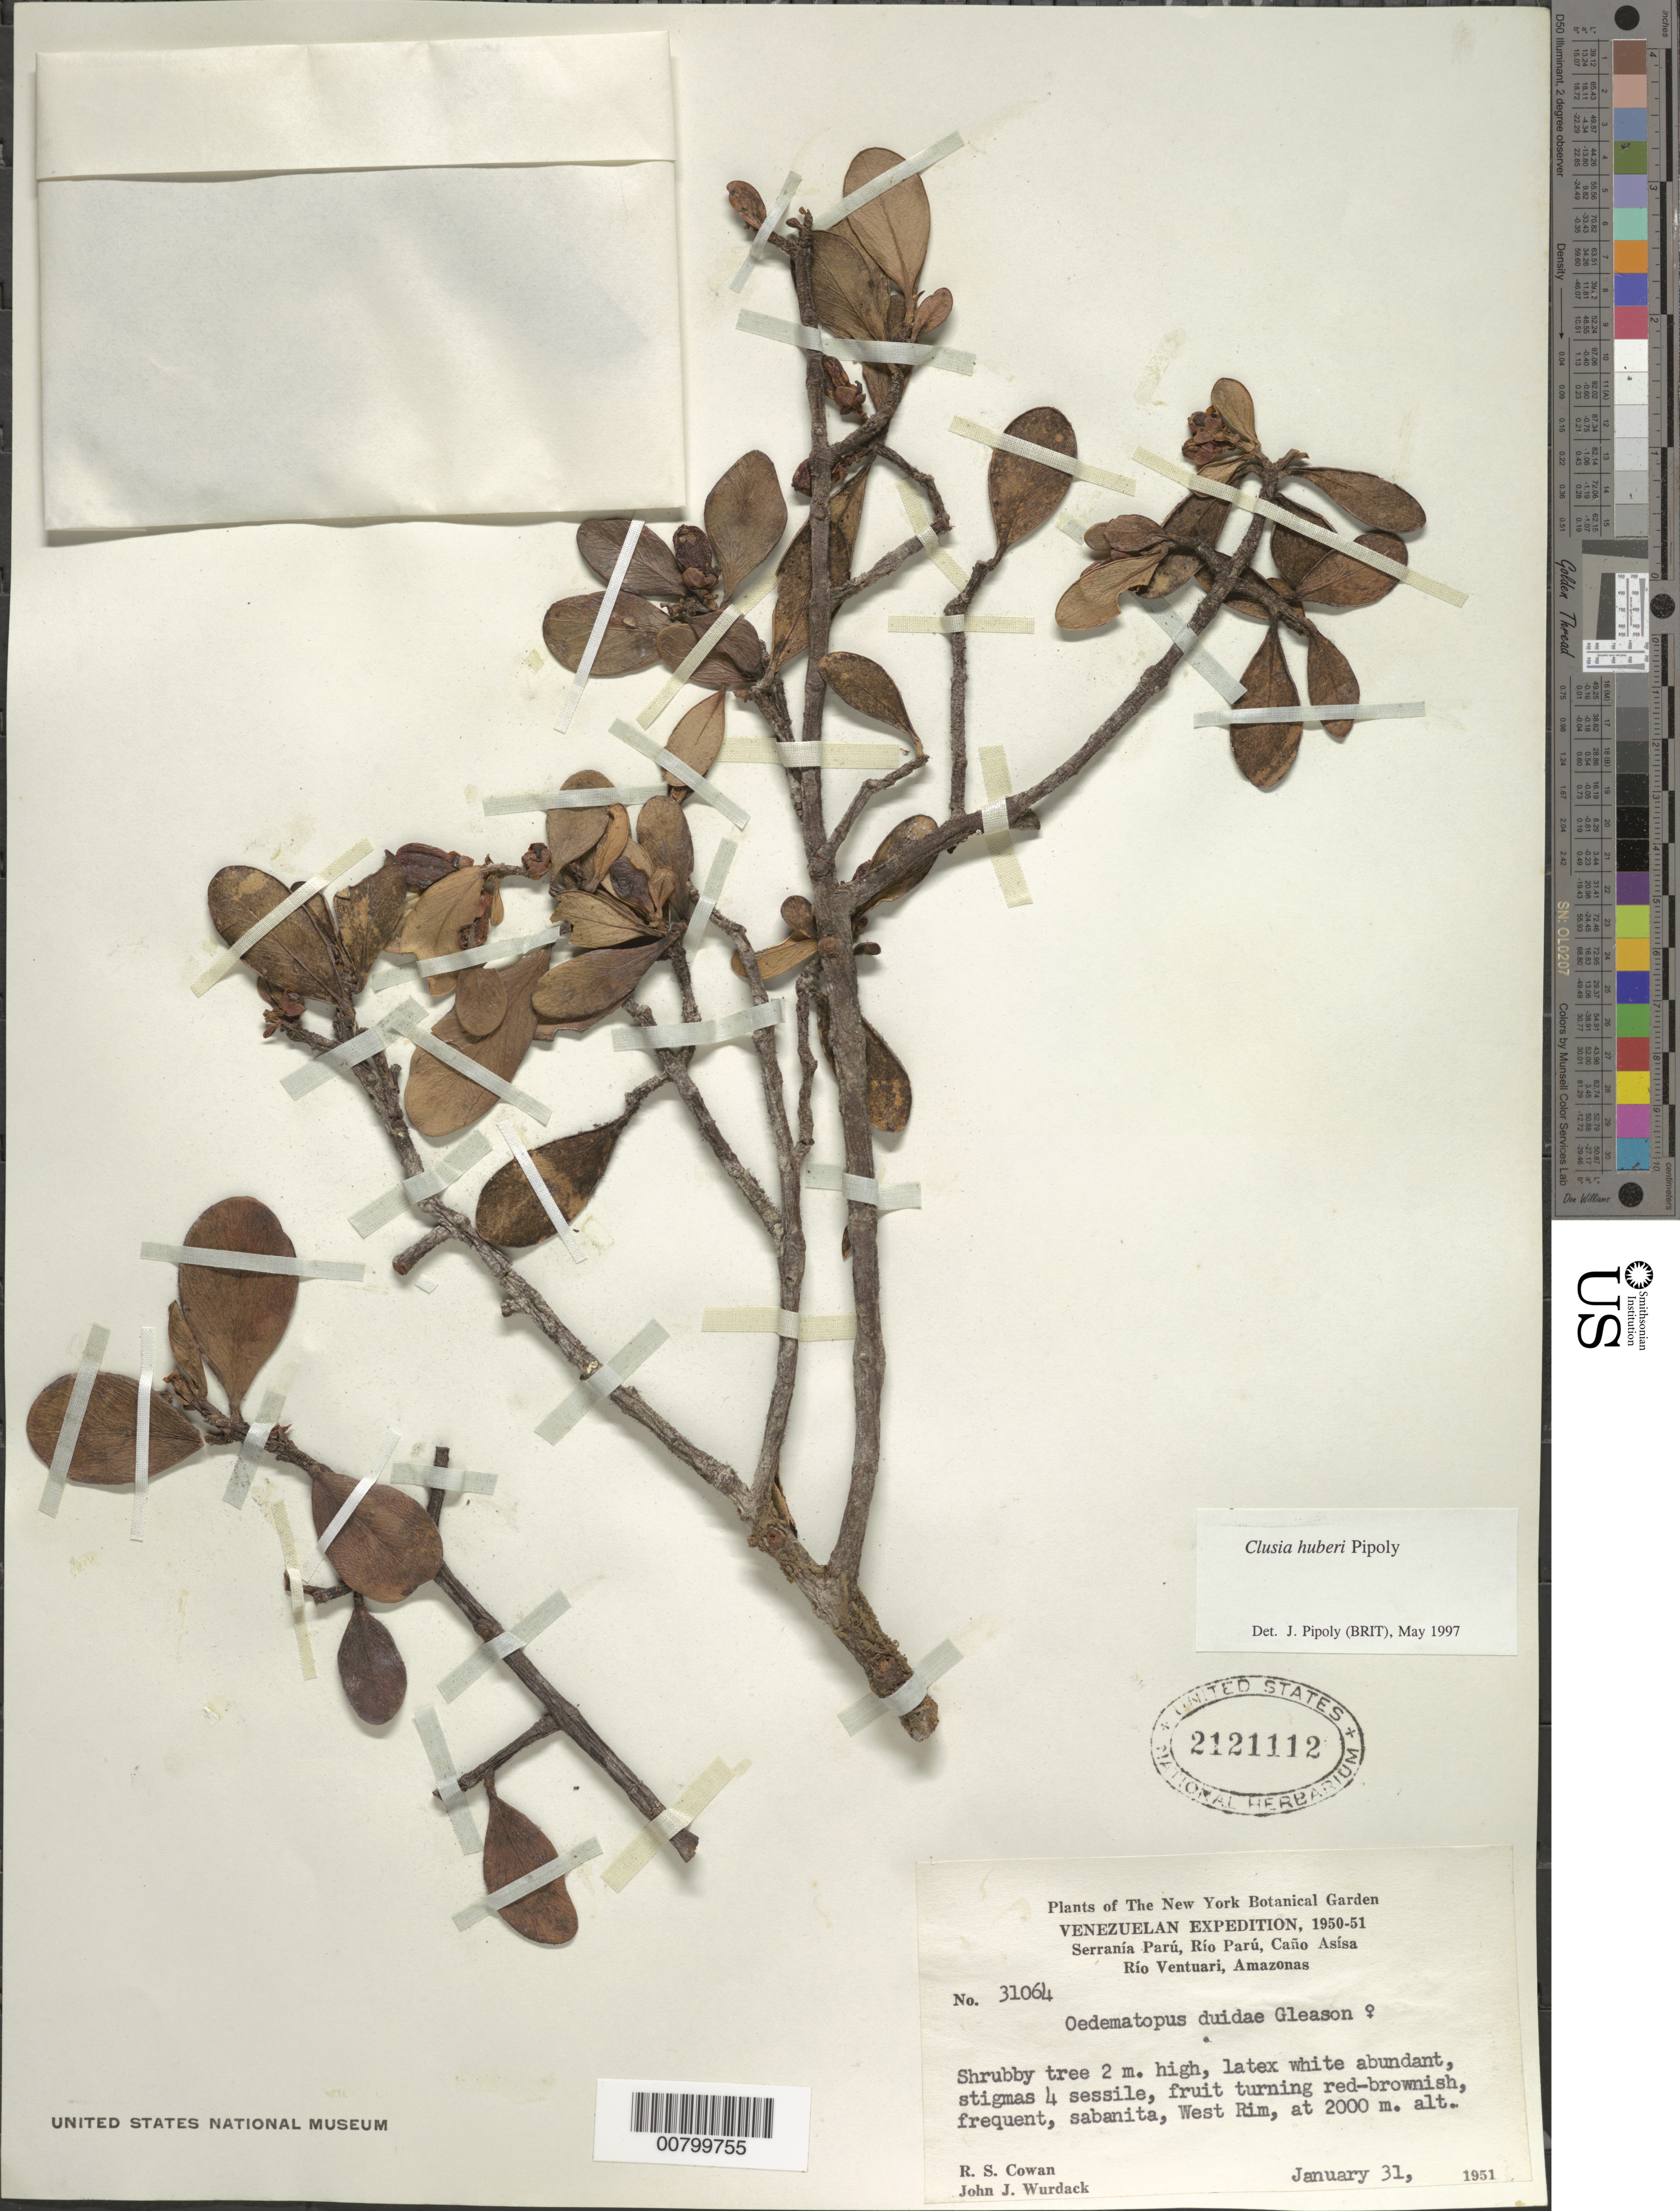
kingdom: Plantae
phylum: Tracheophyta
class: Magnoliopsida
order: Malpighiales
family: Clusiaceae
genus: Clusia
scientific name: Clusia huberi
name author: Pipoly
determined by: Pipoly, J. J., III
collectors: R. S. Cowan & J. J. Wurdack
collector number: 31064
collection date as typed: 31-Jan-51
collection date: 1951-01-31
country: Venezuela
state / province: Amazonas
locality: Serranía Parú, along West Rim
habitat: Sabanita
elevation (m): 2000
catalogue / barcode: US 2121112